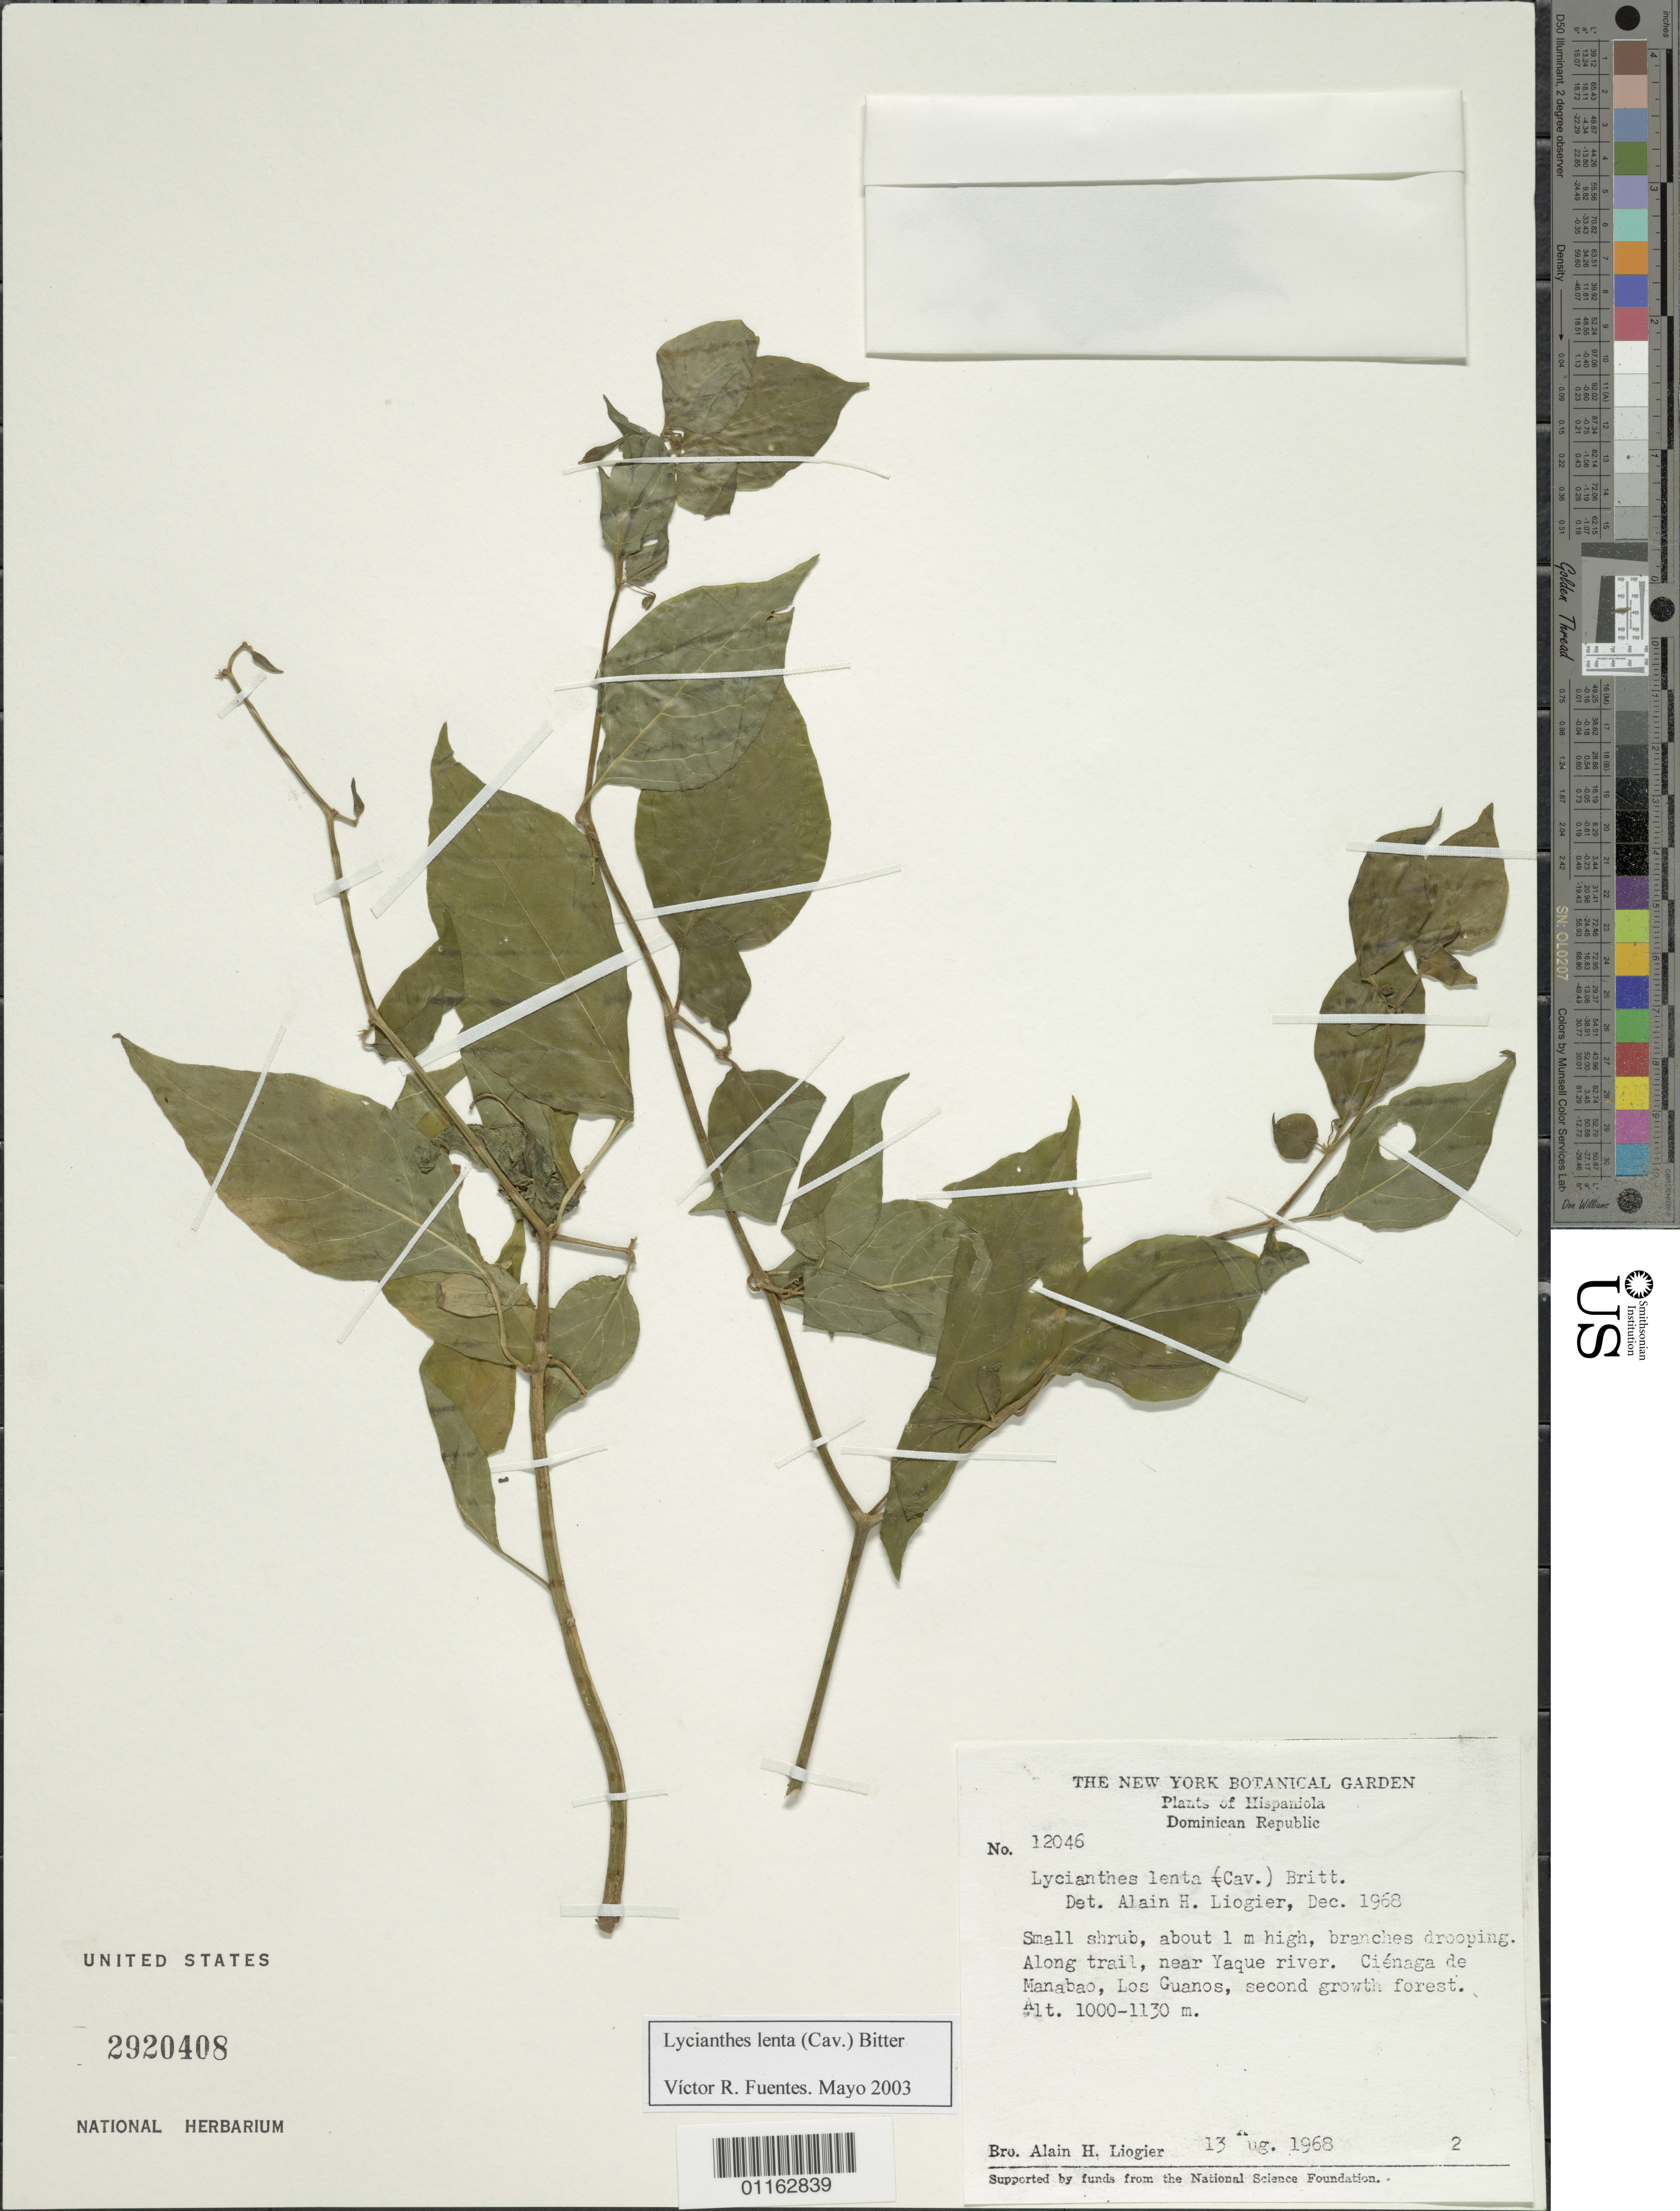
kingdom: Plantae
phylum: Tracheophyta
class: Magnoliopsida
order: Solanales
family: Solanaceae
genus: Lycianthes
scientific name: Lycianthes lenta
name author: (Cav.) Bitter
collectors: A. H. Liogier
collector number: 12046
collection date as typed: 13 Aug 1968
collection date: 1968-08-13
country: Dominican Republic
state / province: Azua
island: Hispaniola I.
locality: Along trail near Yaque river. Cienaga de Manabao, Los Guanos; second growth forest.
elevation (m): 1000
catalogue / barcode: US 2920408